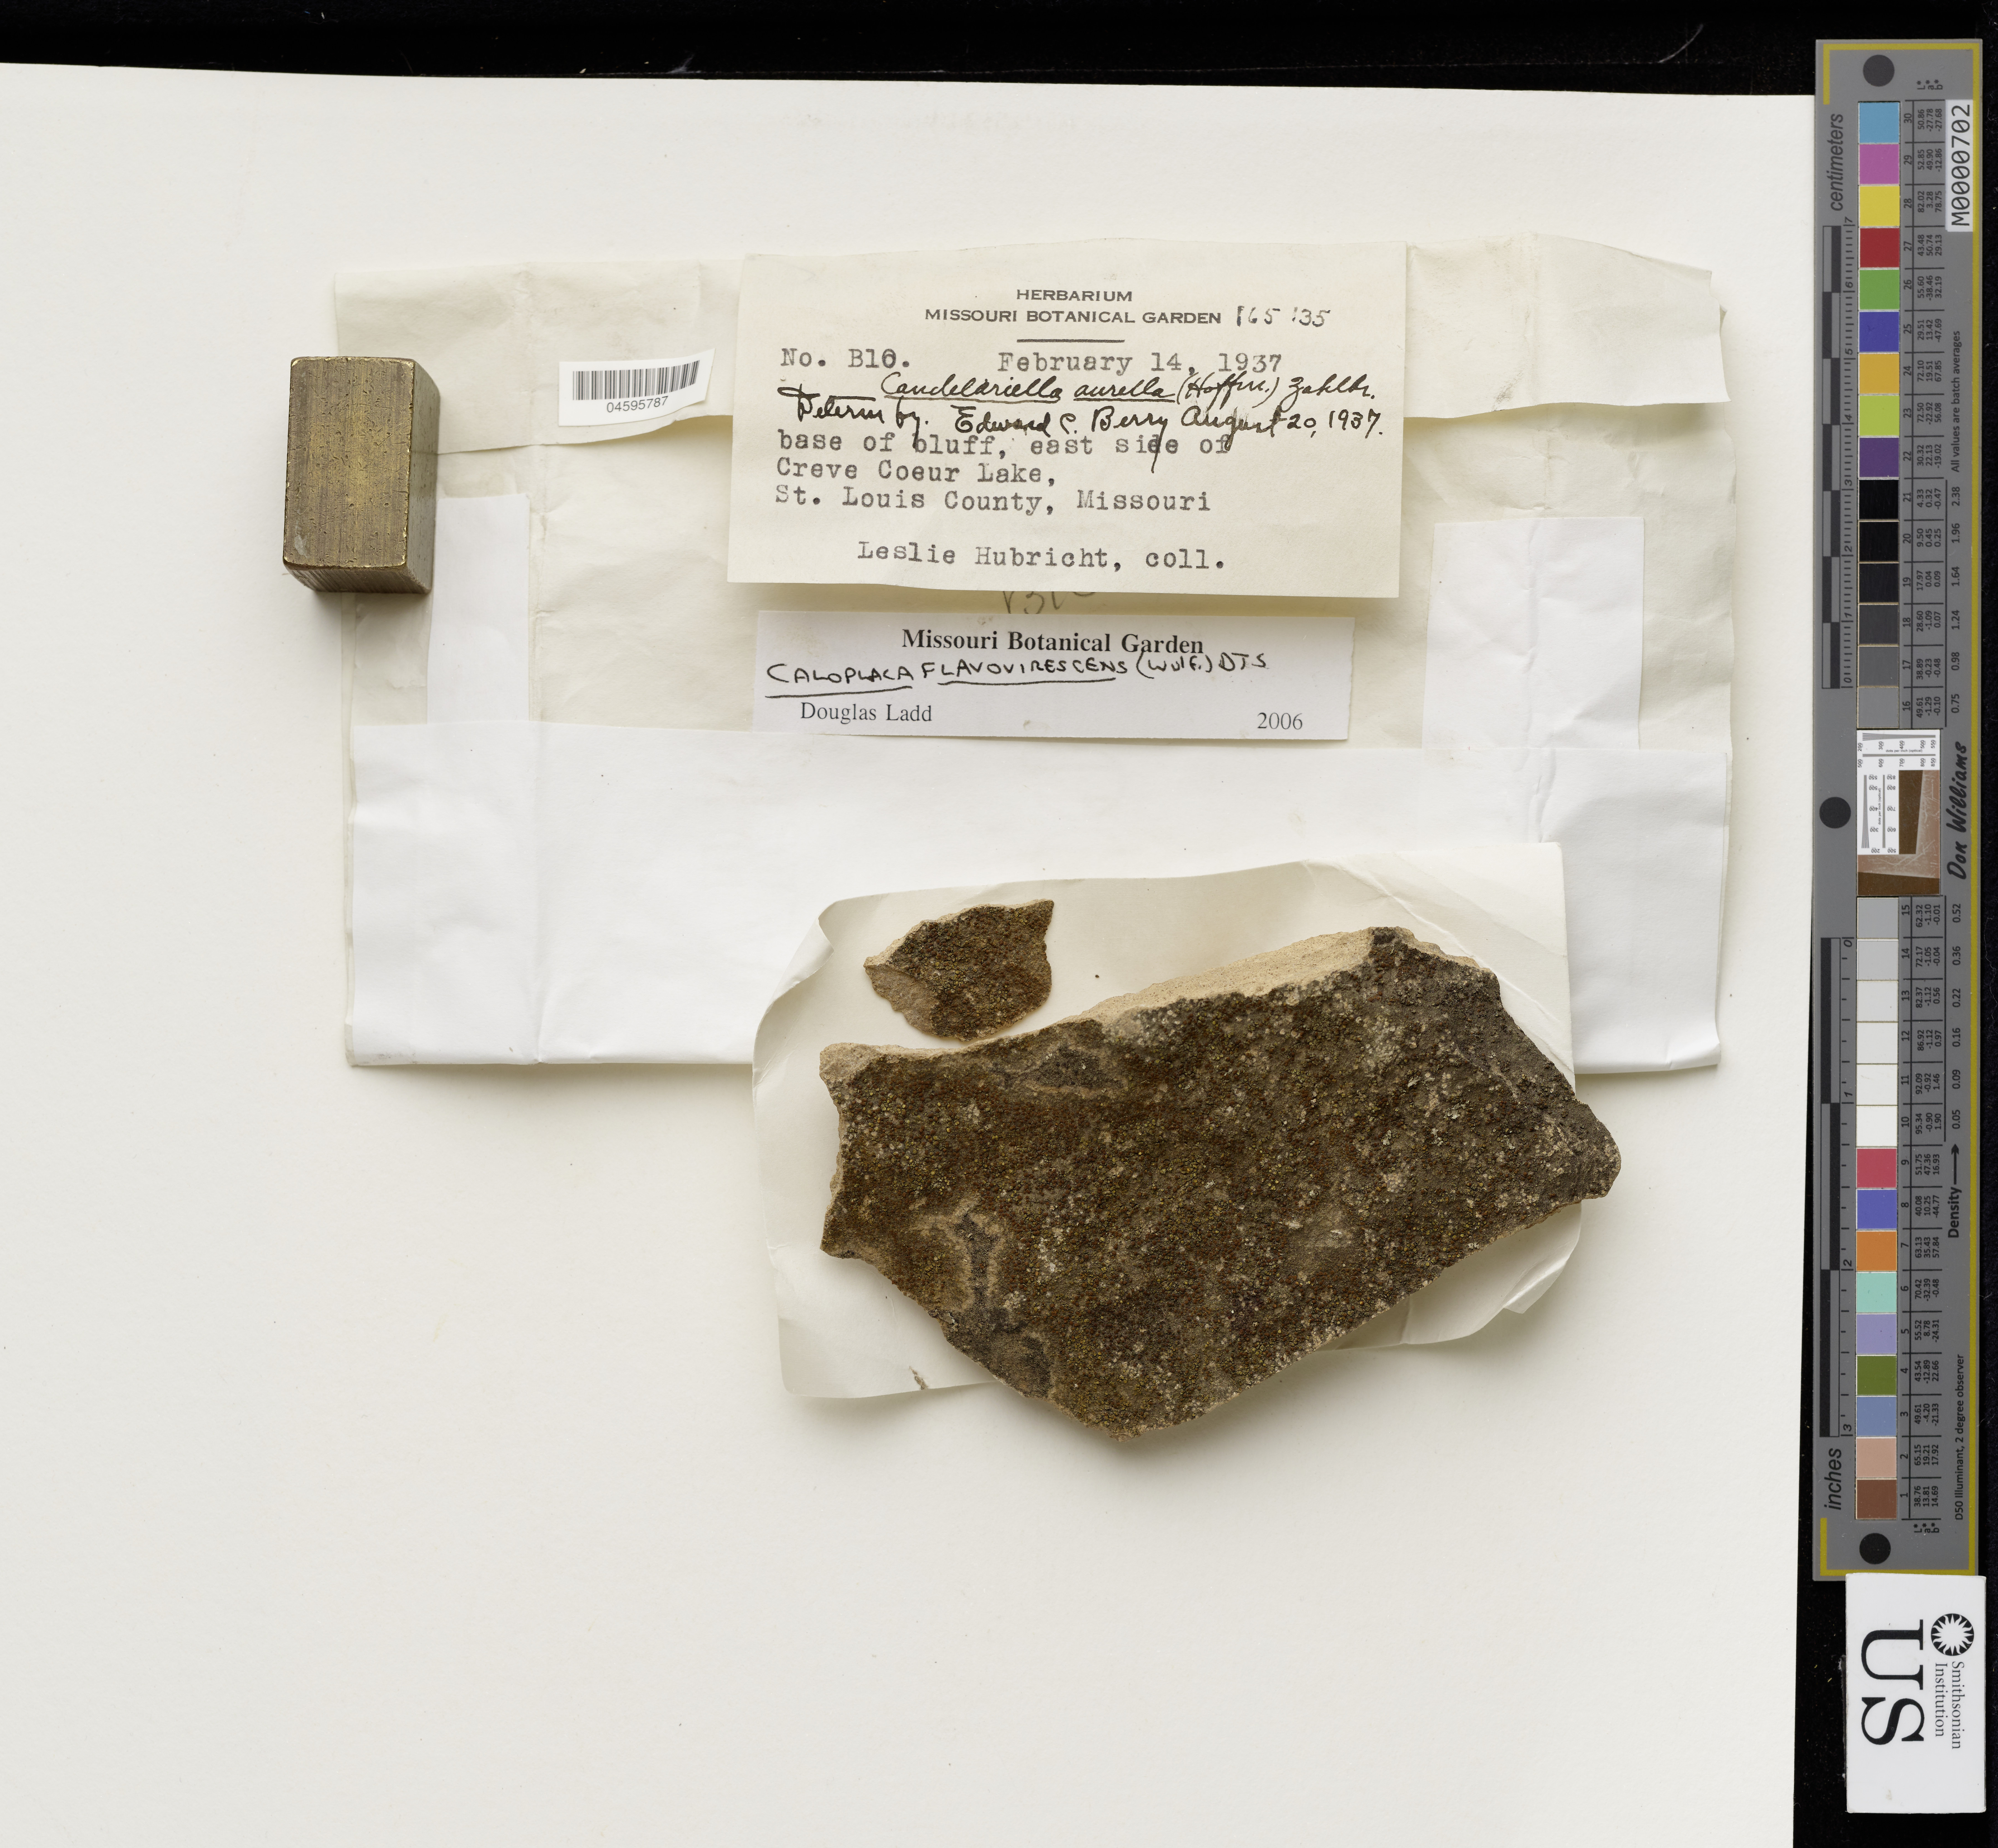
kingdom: Fungi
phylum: Ascomycota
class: Lecanoromycetes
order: Teloschistales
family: Teloschistaceae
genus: Caloplaca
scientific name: Caloplaca flavovirescens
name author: (Wulfen) Dalla Torre & Sarnth.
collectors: L. Hubricht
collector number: B10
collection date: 1937-02-14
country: United States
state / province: Missouri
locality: Base of bluff, east side of Creve Coeur Lake, St. Louis County.